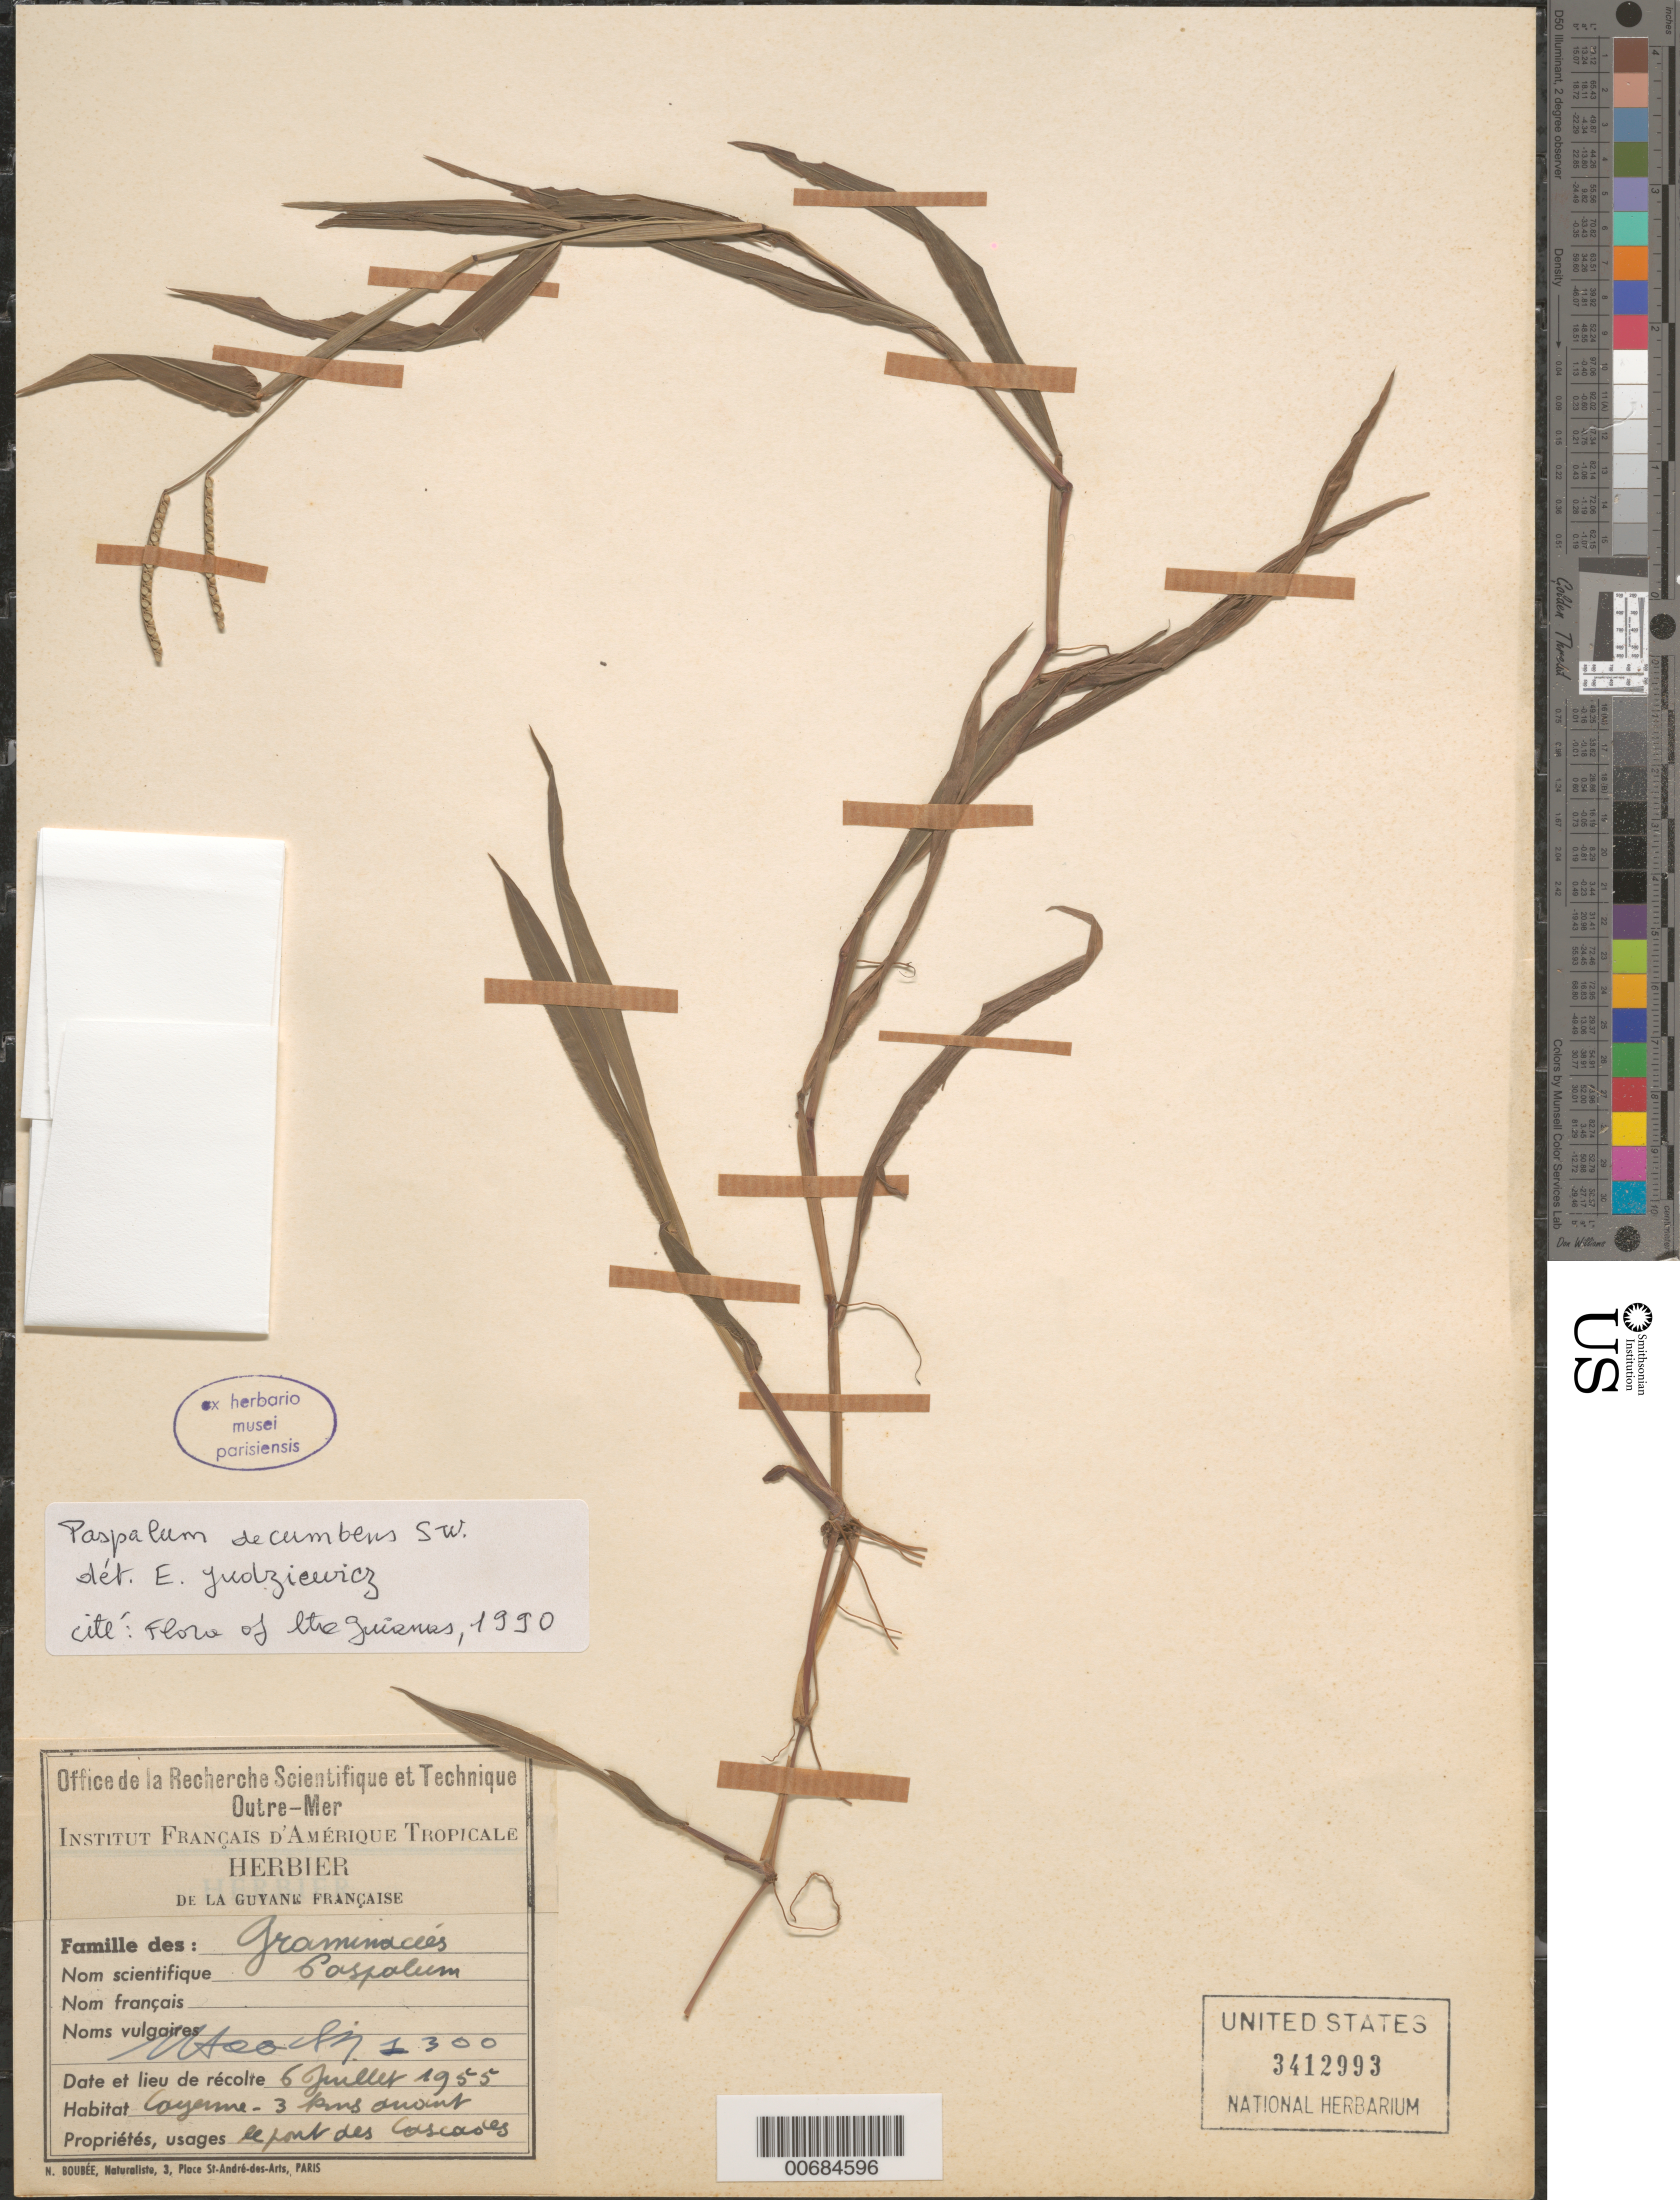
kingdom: Plantae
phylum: Tracheophyta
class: Liliopsida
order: Poales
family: Poaceae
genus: Paspalum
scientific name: Paspalum nutans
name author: Lam.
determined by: Judziewicz, E. J.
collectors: J. Hoock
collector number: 1300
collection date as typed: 6-Jul-55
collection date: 1955-07-06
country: French Guiana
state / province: Cayenne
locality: Cayenne, 3 km amont le pont des Cascades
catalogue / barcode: US 3412993